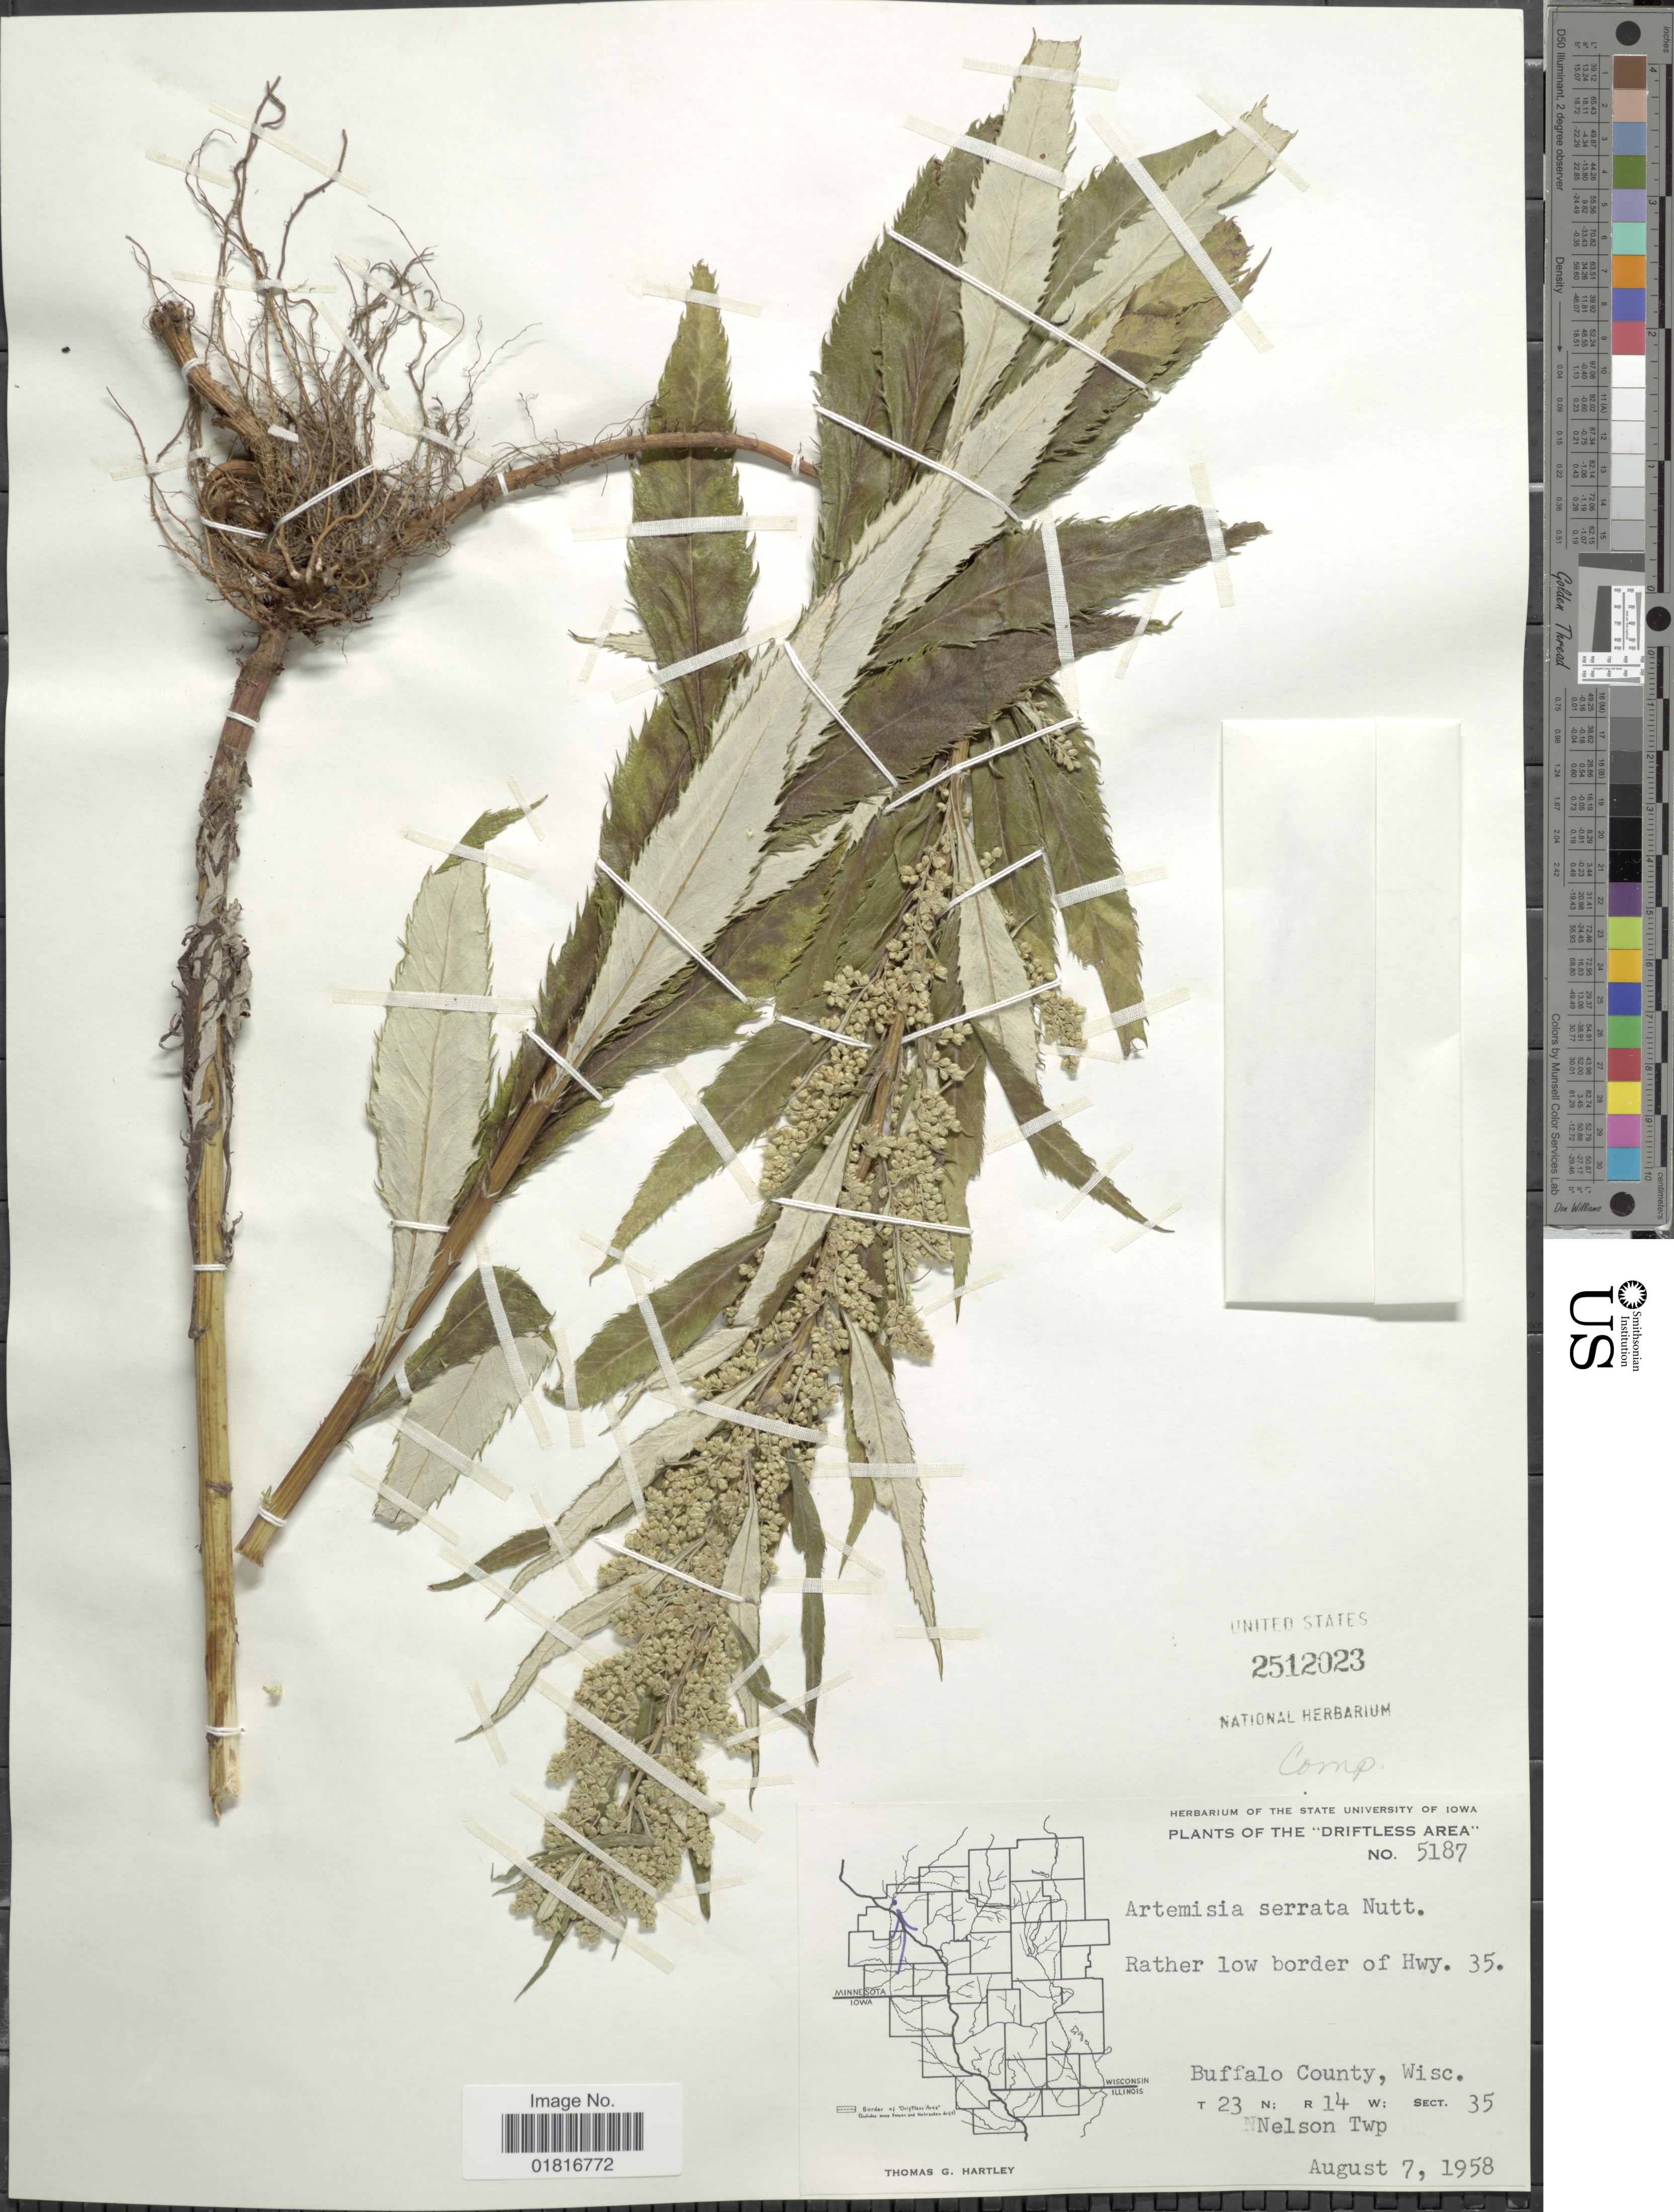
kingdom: Plantae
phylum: Tracheophyta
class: Magnoliopsida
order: Asterales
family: Asteraceae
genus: Artemisia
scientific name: Artemisia serrata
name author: Nutt.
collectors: T. G. Hartley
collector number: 5187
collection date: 1958-08-07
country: United States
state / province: Wisconsin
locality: The 'Driftless Area', Rather low border of hwy. 35, Buffalo County, T23N; R 14 W; Sect 35 Nelson Twp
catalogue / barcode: US 2512023